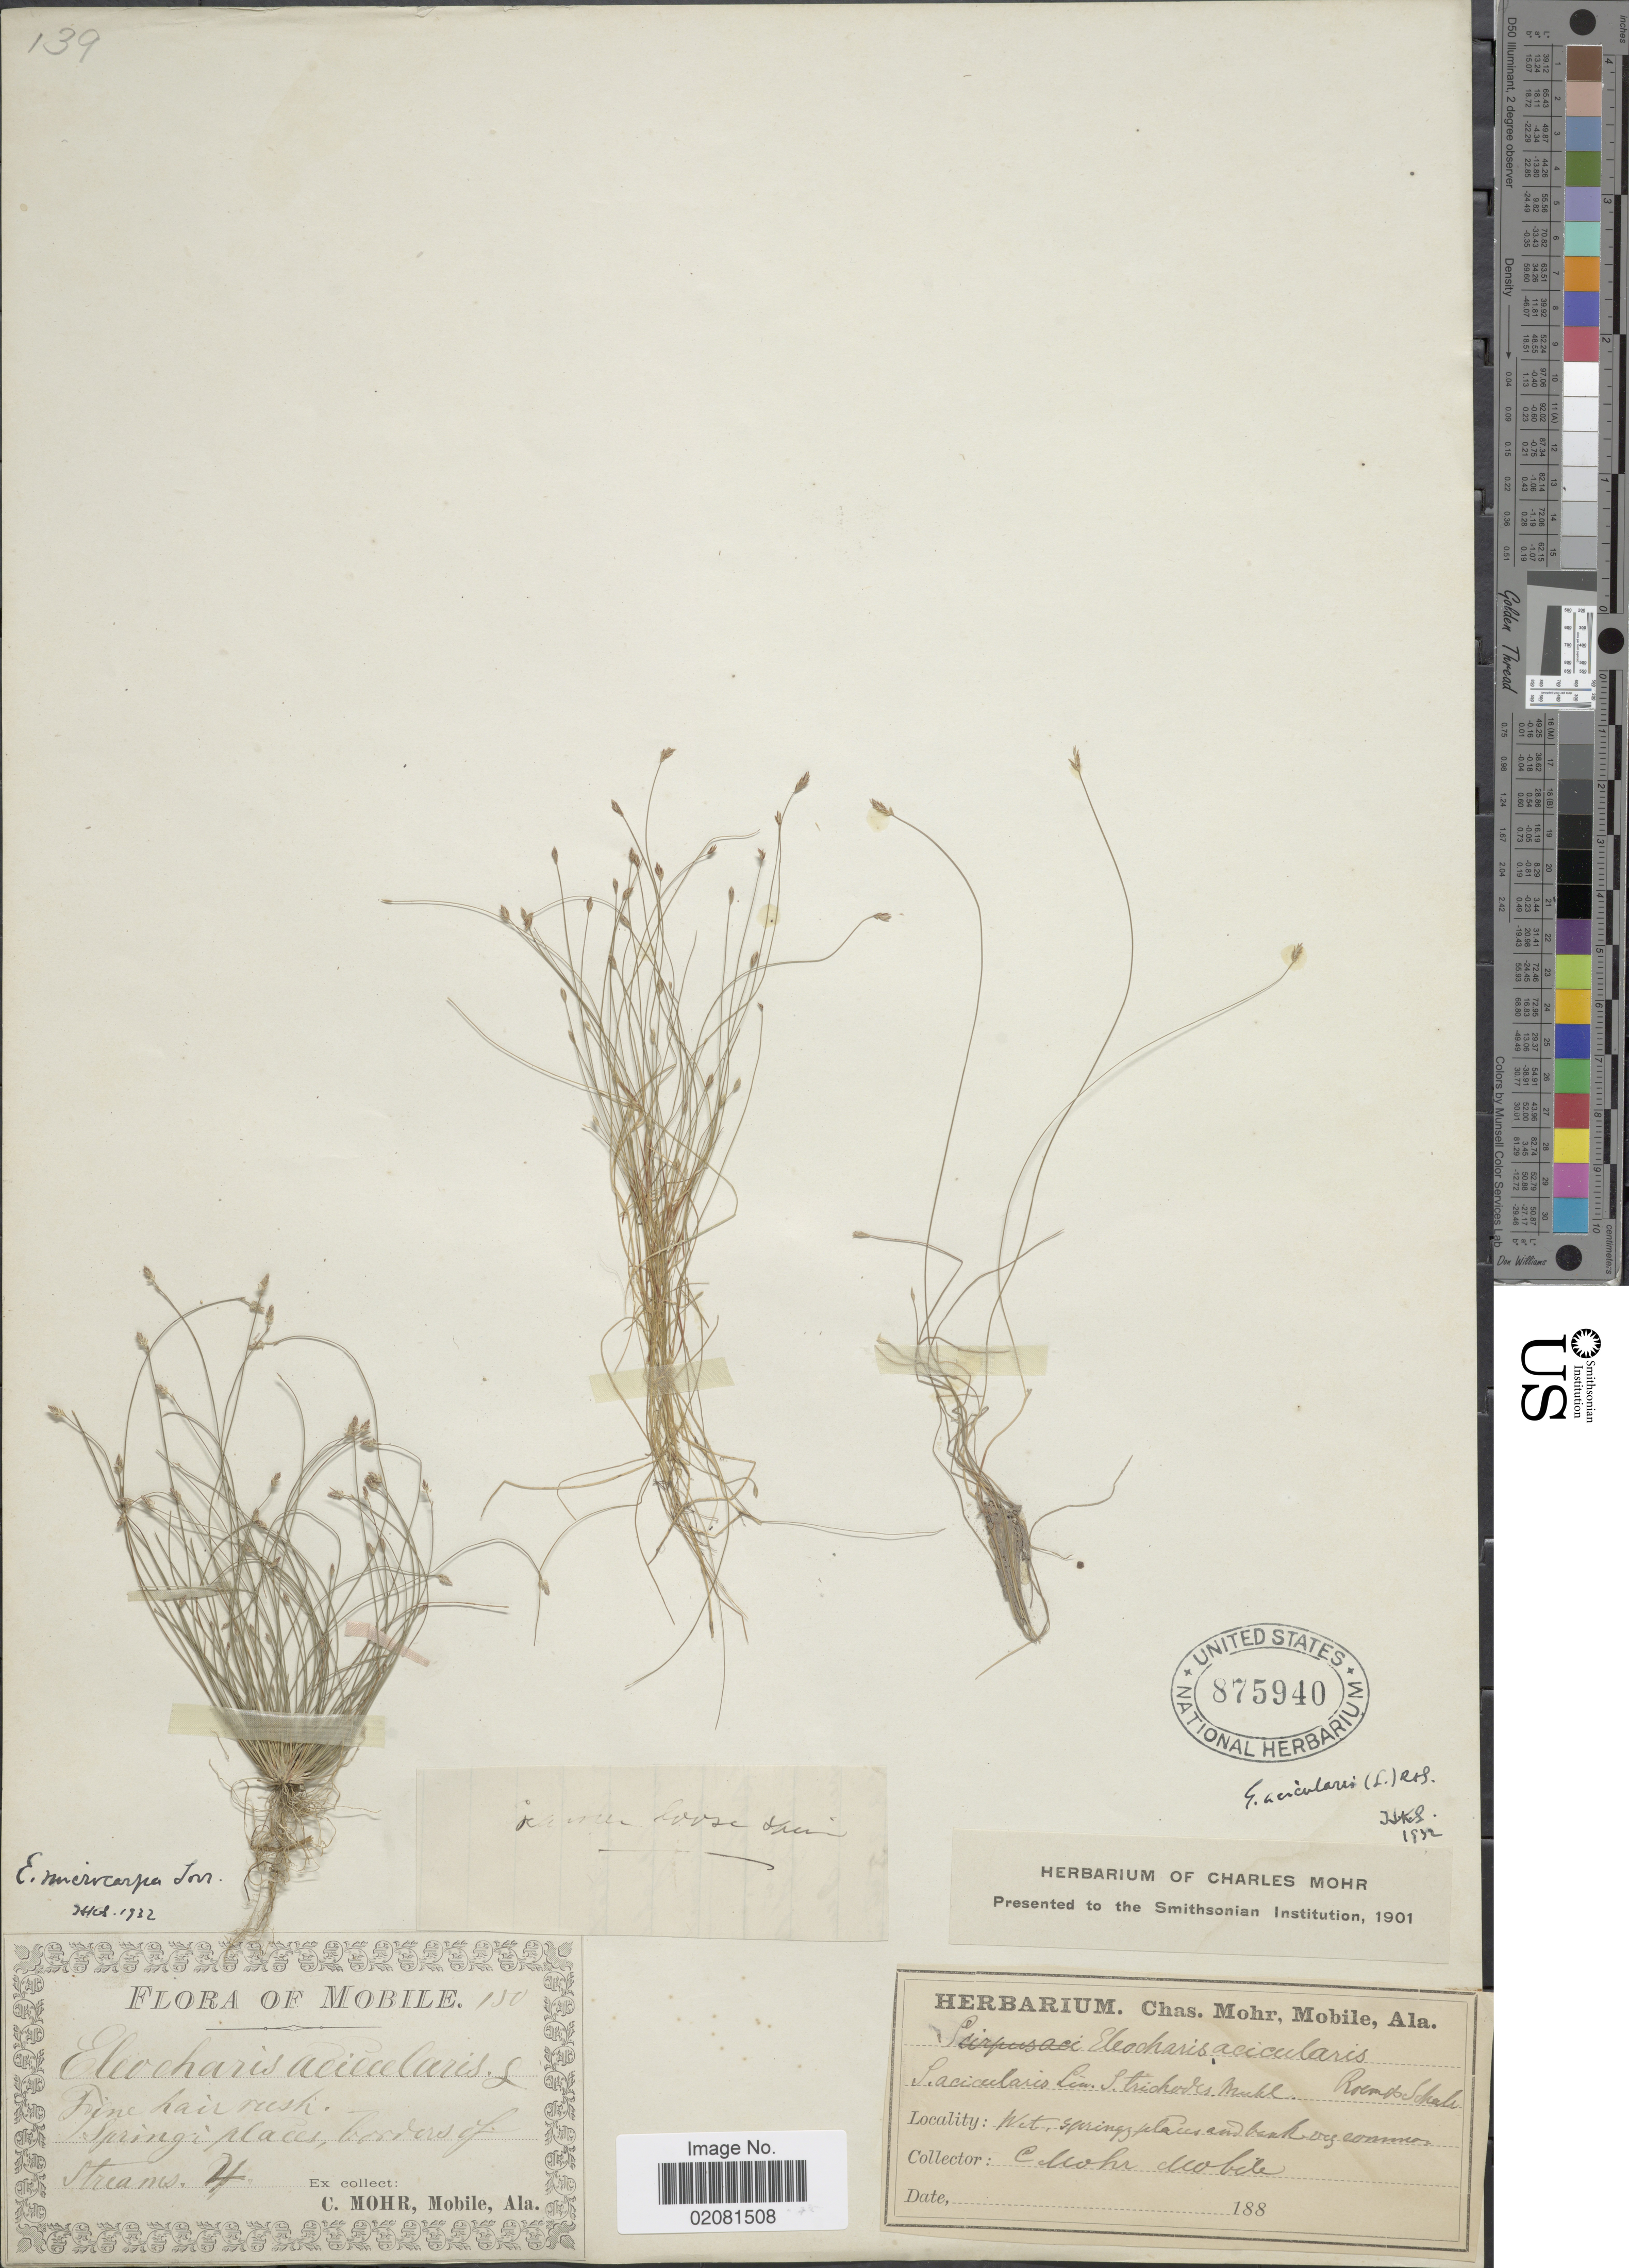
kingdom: Plantae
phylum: Tracheophyta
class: Liliopsida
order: Poales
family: Cyperaceae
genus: Eleocharis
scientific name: Eleocharis acicularis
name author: (L.) Roem. & Schult.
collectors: C. T. Mohr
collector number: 150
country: United States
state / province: Alabama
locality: Mobile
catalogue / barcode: US 875940